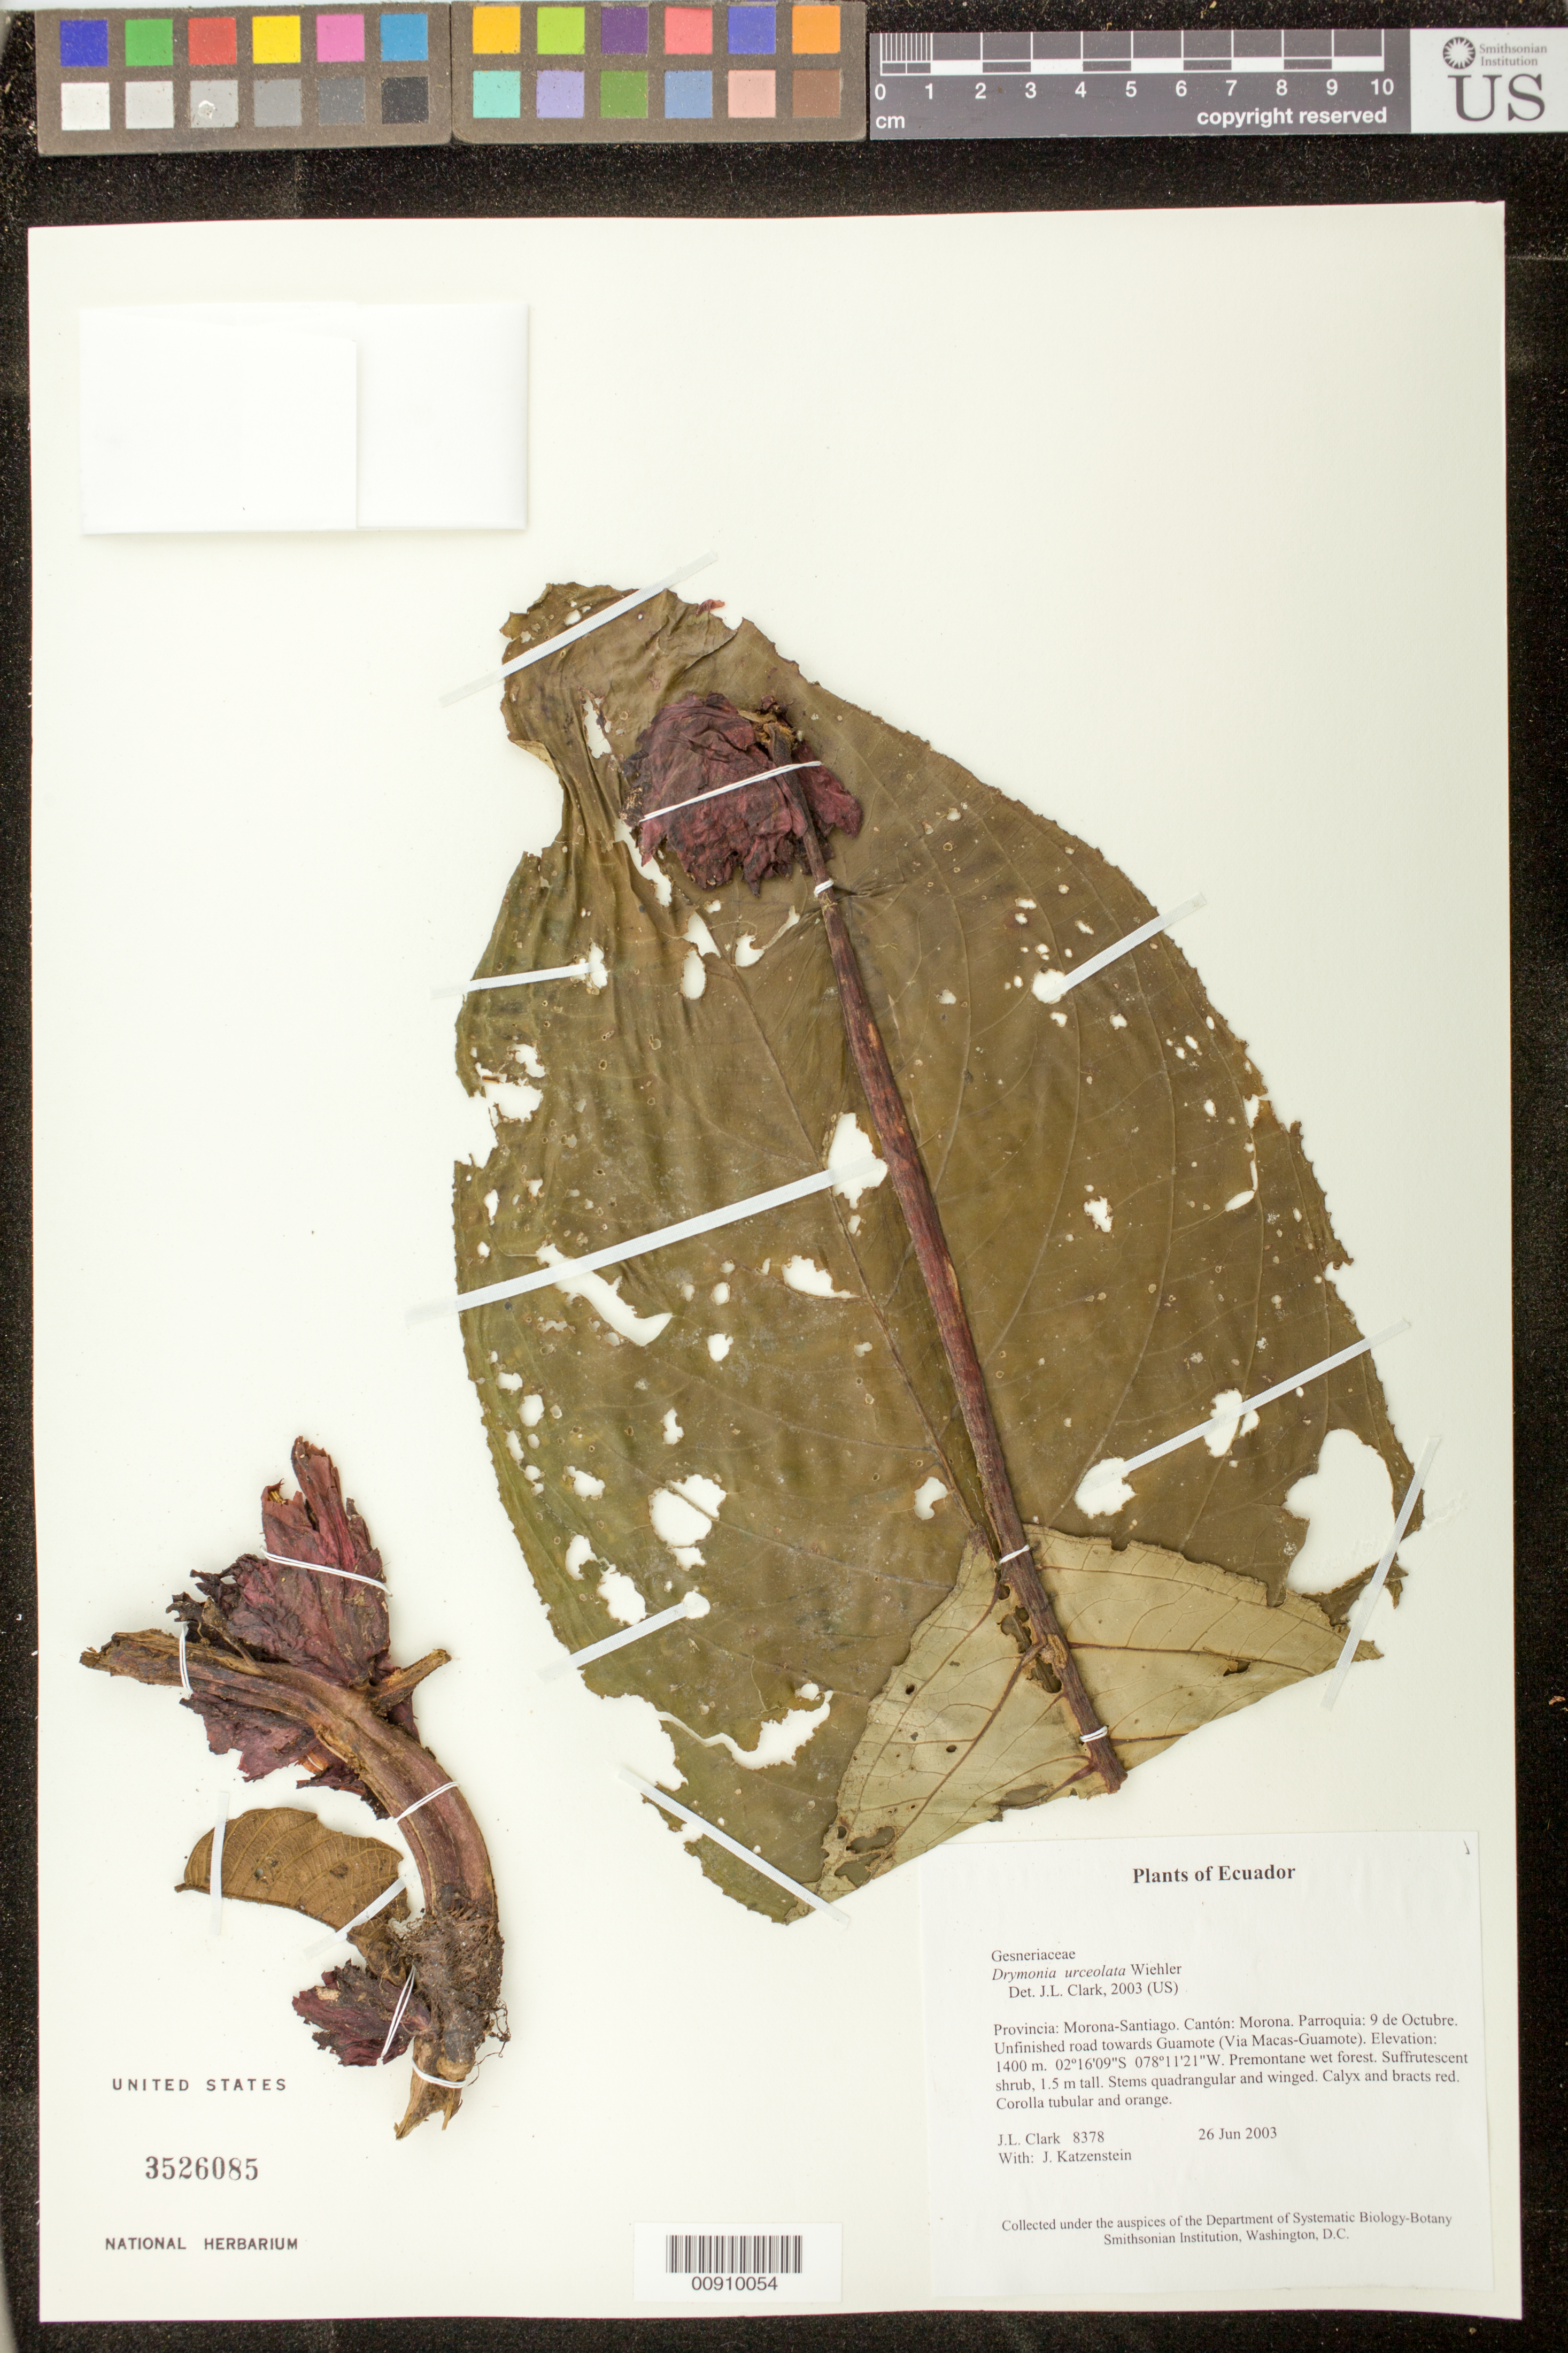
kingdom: Plantae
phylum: Tracheophyta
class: Magnoliopsida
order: Lamiales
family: Gesneriaceae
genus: Drymonia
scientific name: Drymonia urceolata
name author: Wiehler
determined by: Clark, J. L., (SEL), The Marie Selby Botanical Garden (UNITED STATES)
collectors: J. L. Clark & J. Katzenstein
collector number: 8378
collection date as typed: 26 Jun 2003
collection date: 2003-06-26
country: Ecuador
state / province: Morona-Santiago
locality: Morona. Parroquia: 9 de Octubre. Unfinished road towards Guamote (Via Macas-Guamote).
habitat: Premontane wet forest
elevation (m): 1400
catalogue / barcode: US 3526085